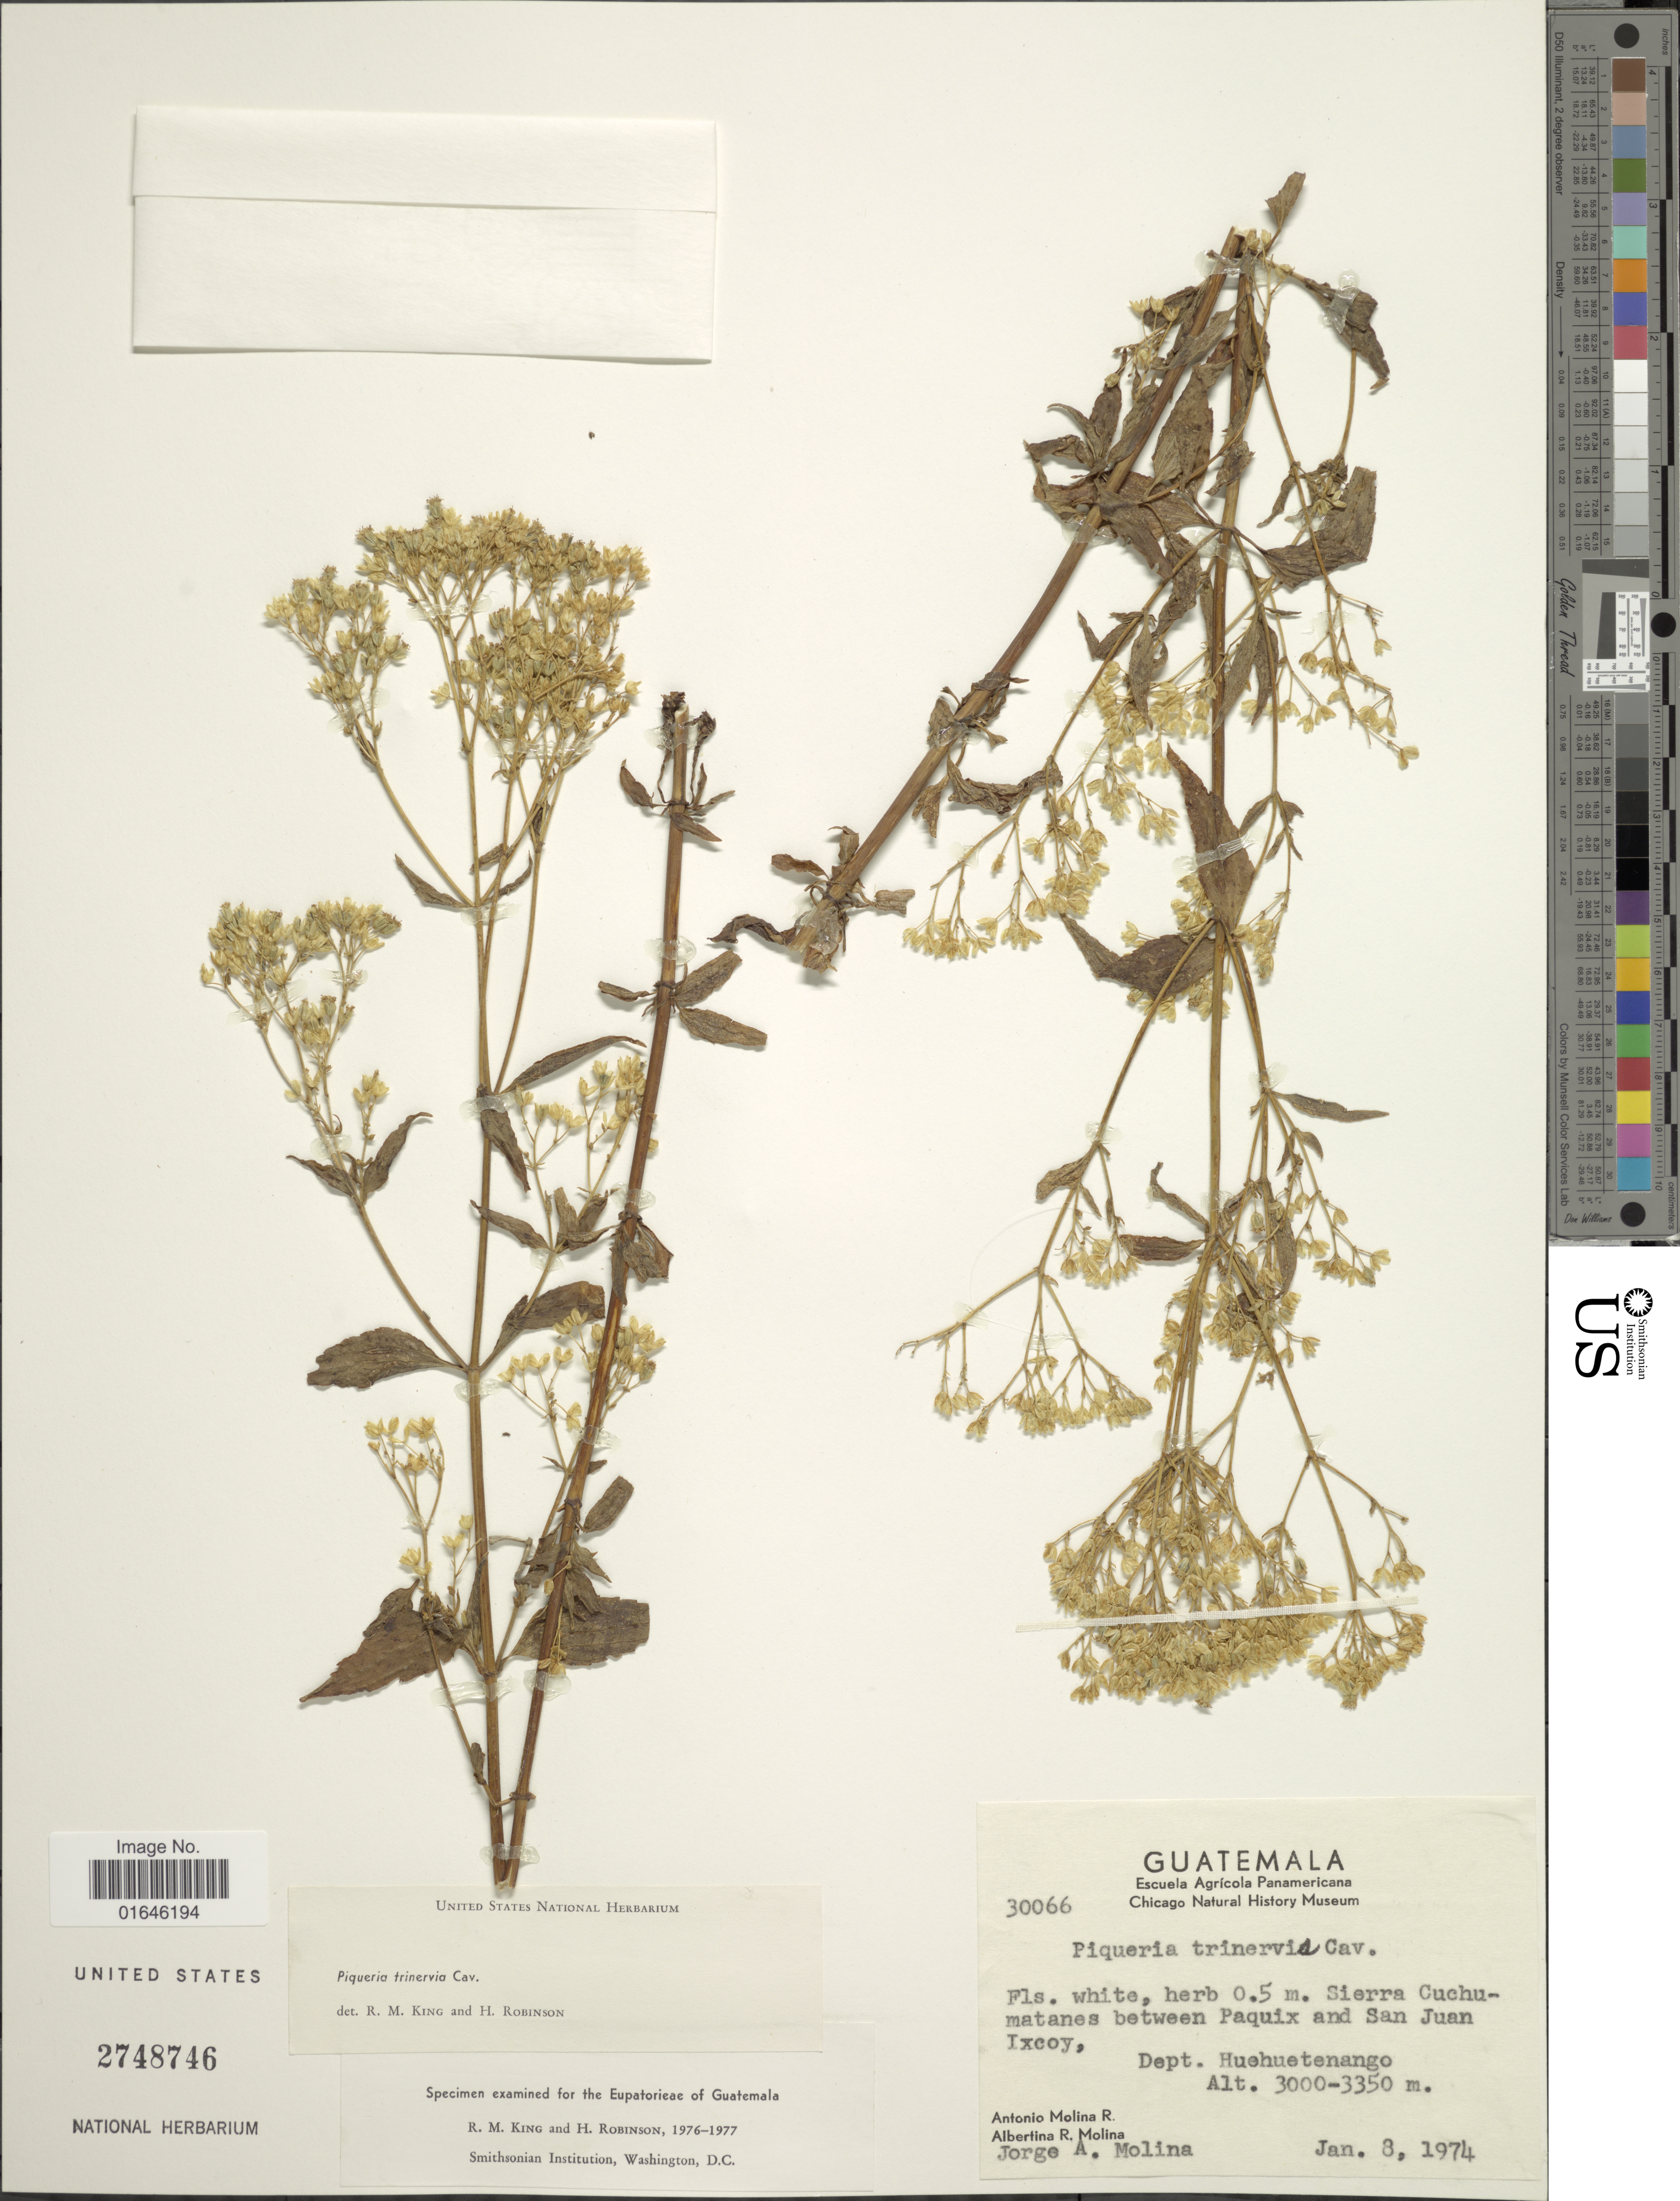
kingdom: Plantae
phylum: Tracheophyta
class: Magnoliopsida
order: Asterales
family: Asteraceae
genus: Piqueria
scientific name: Piqueria trinervia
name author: Cav.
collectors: A. Molina R., A. R. Molina & J. A. Molina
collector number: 30066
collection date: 1974-01-08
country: Guatemala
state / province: Huehuetenango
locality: Sierra Cuchumatanes between Paquix and San Juan Ixcoy, Dept. Huehuetenango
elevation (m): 3000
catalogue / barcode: US 2748746